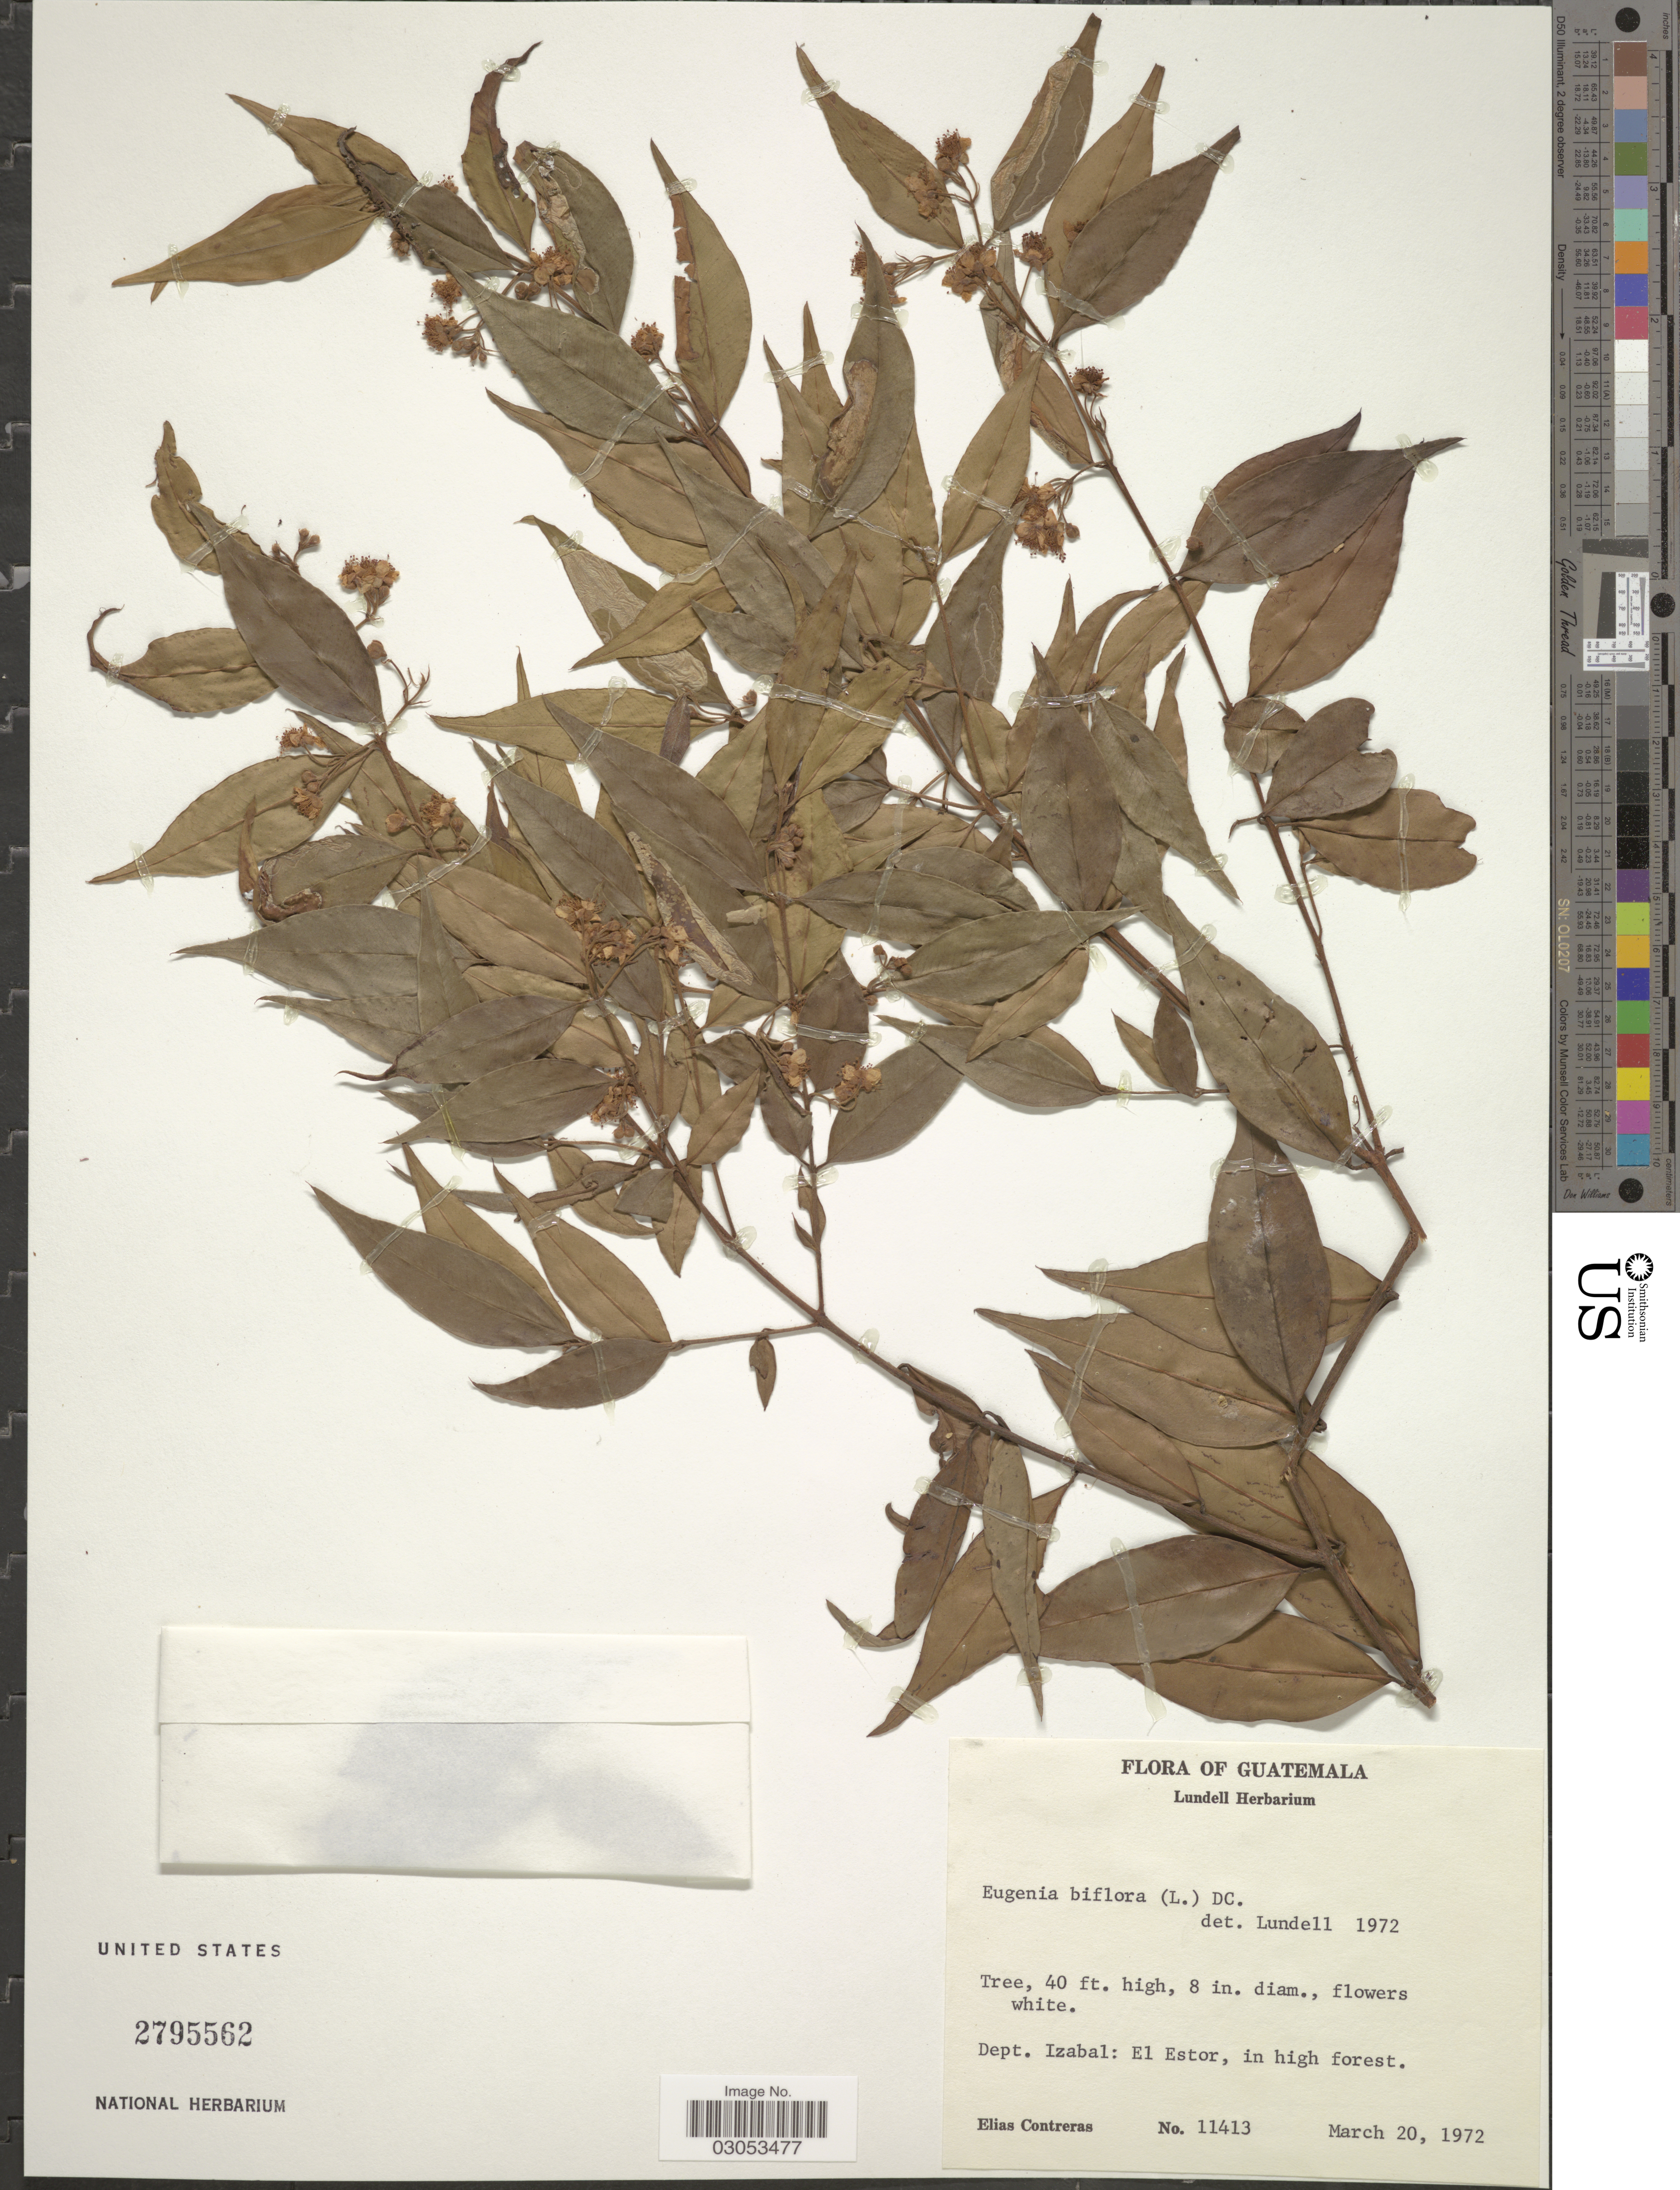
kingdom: Plantae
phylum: Tracheophyta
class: Magnoliopsida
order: Myrtales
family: Myrtaceae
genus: Eugenia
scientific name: Eugenia biflora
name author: (L.) DC.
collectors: E. Contreras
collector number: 11413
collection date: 1972-03-20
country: Guatemala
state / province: Izabal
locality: Dept. Izabal: El Estor, in high forest.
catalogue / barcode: US 2795562